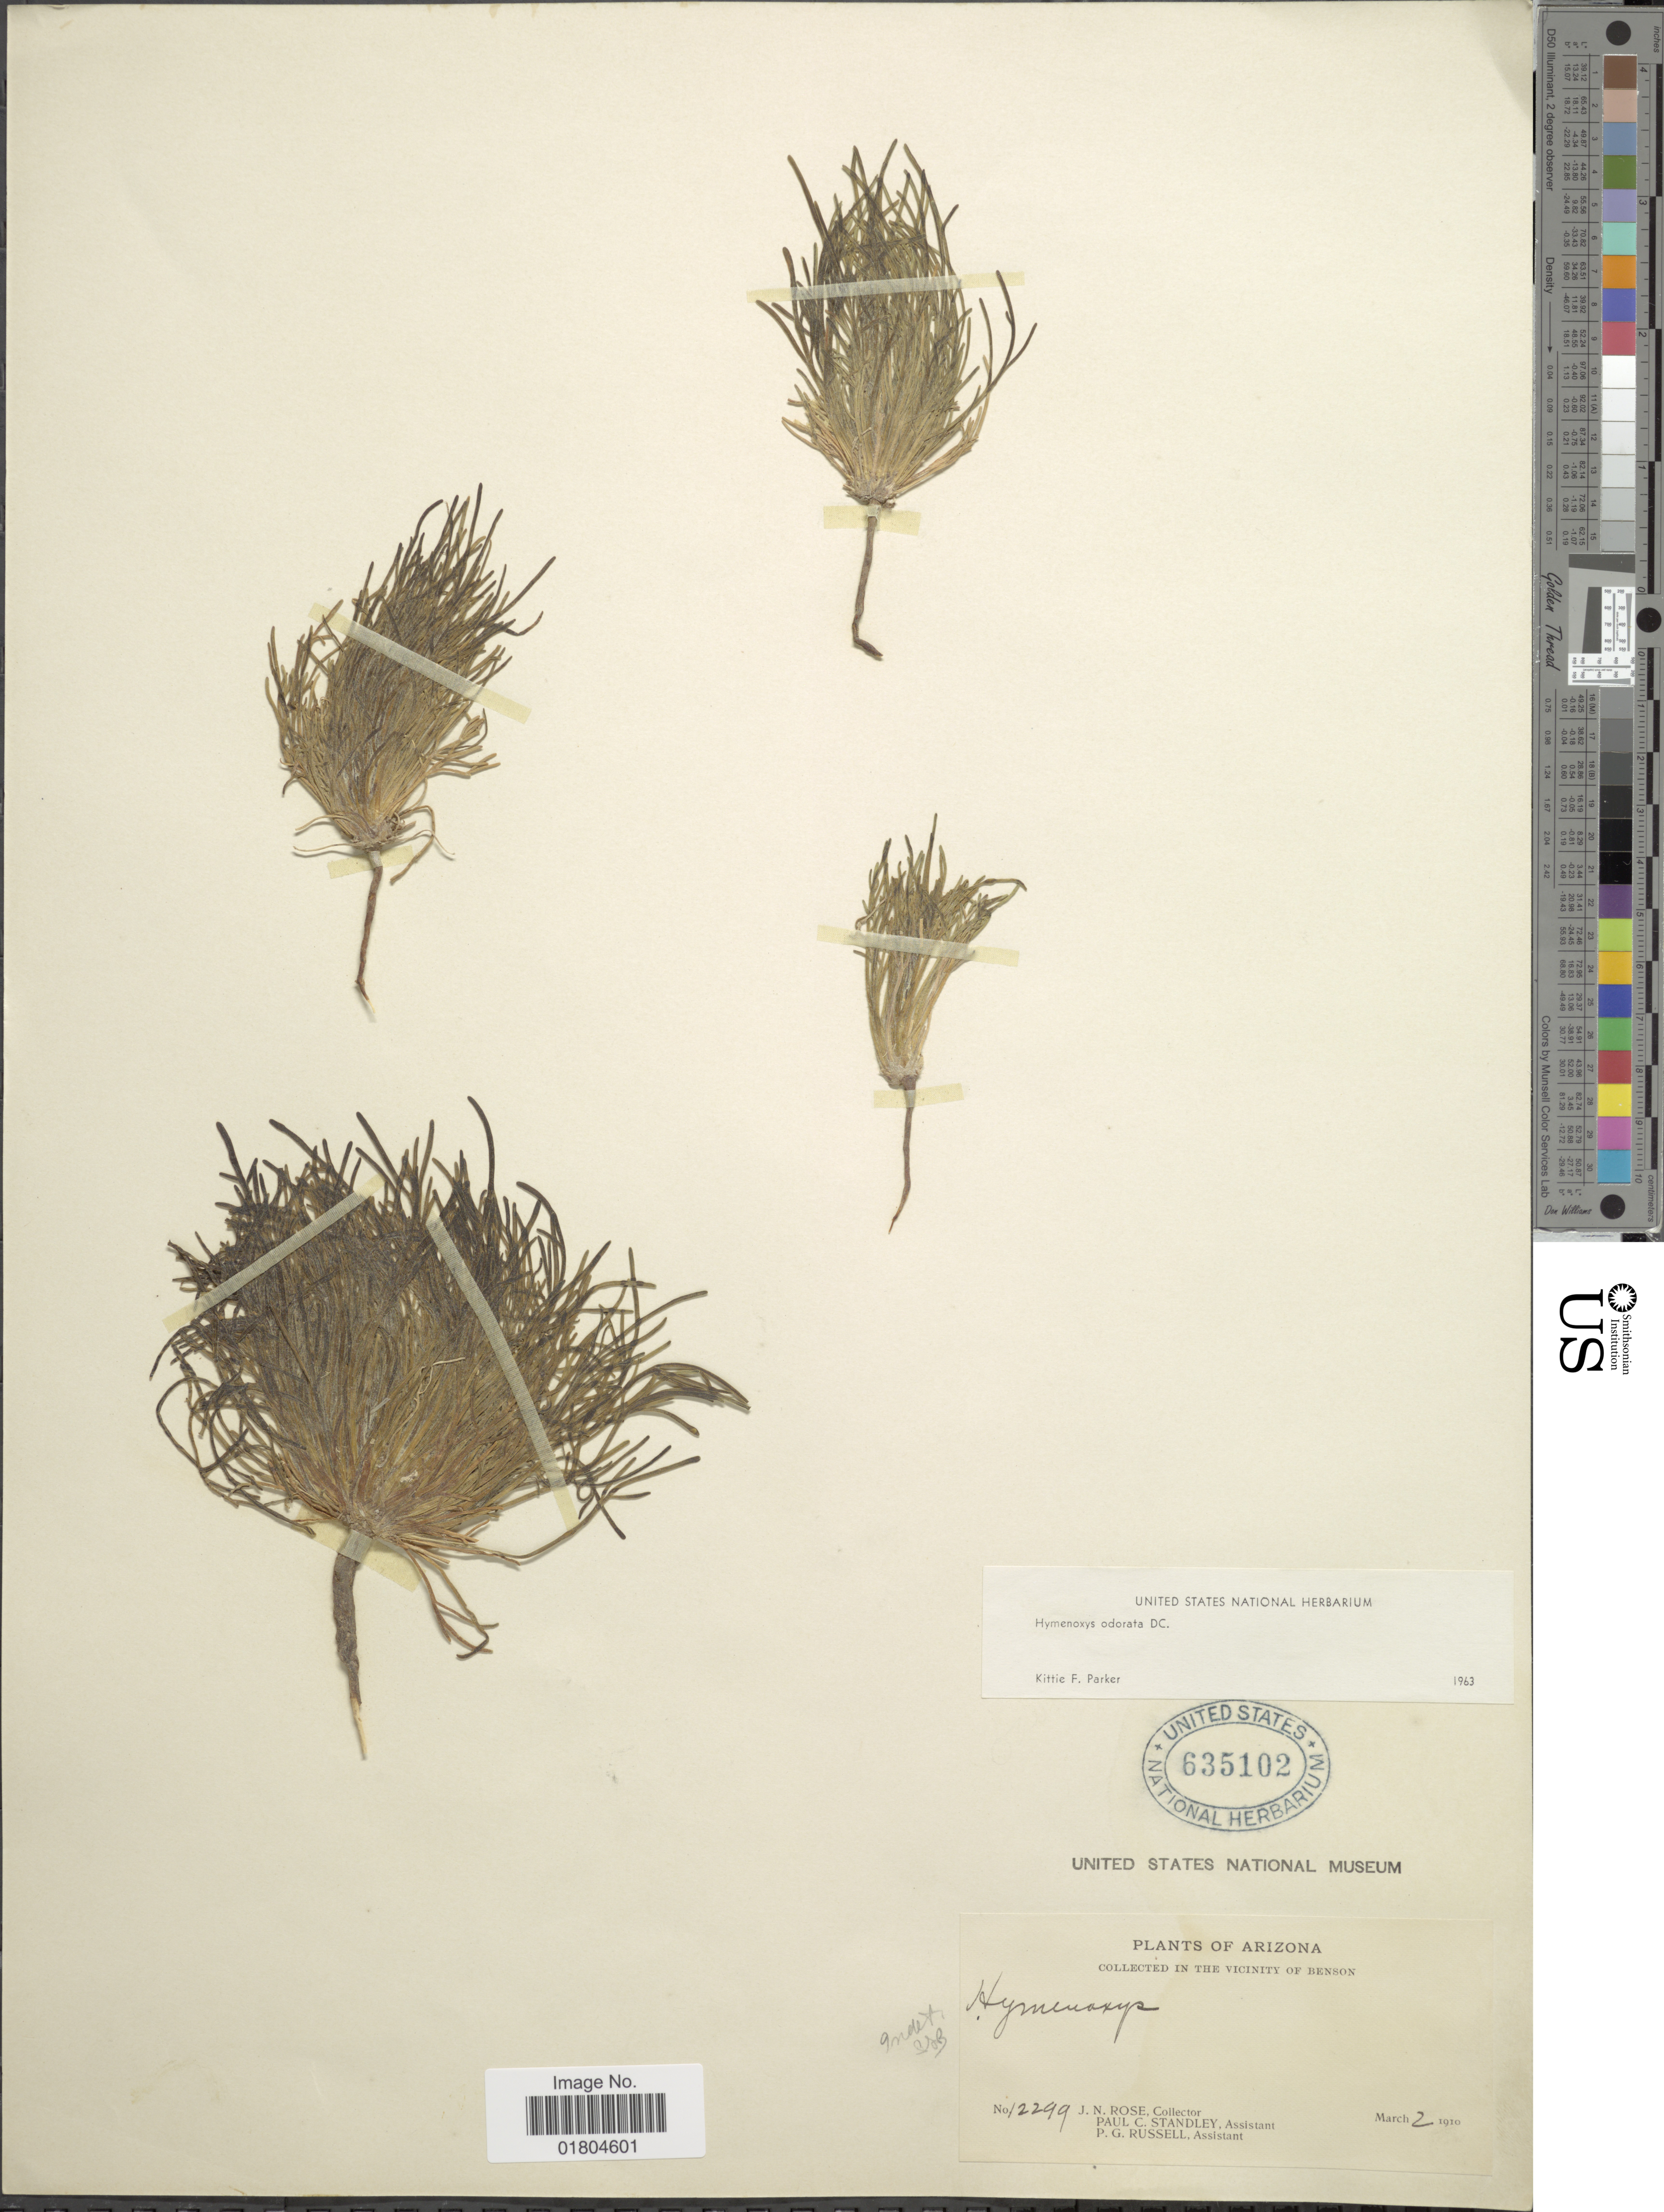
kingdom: Plantae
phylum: Tracheophyta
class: Magnoliopsida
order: Asterales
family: Asteraceae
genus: Hymenoxys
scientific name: Hymenoxys odorata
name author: DC.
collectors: J. N. Rose, P. C. Standley & P. G. Russell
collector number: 12299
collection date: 1910-03-02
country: United States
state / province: Arizona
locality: Vicinity of Benson.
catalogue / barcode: US 635102